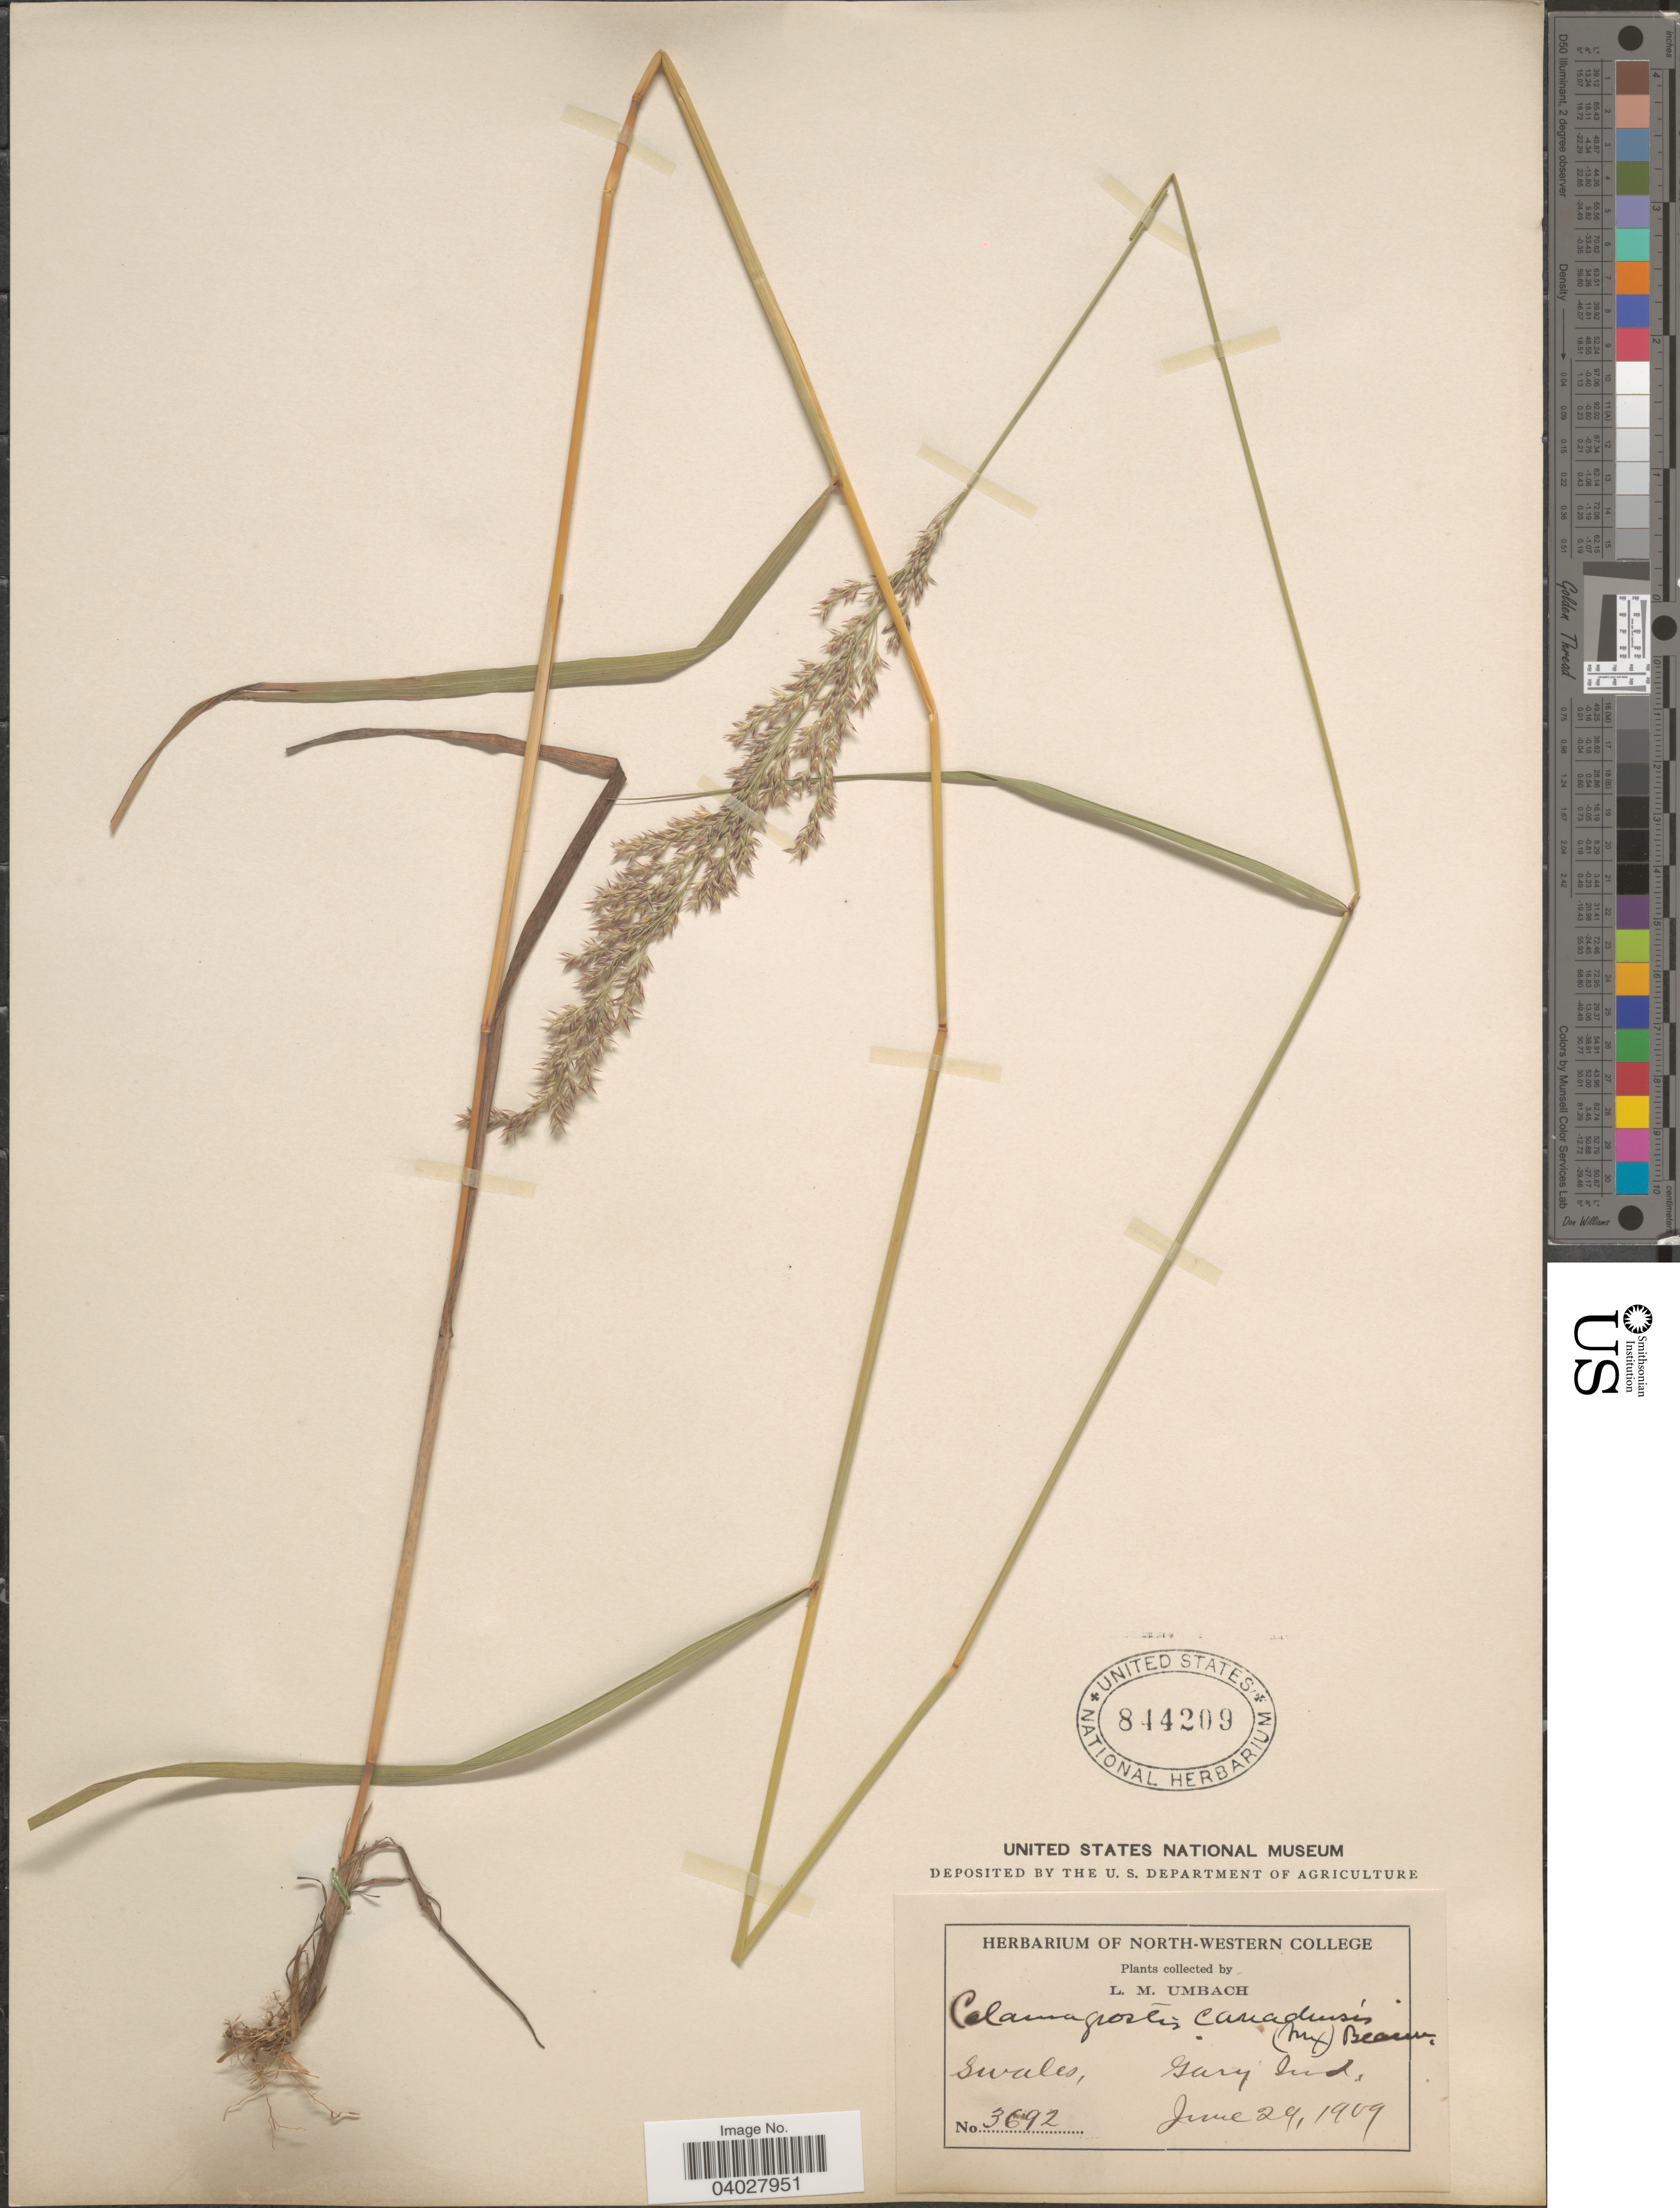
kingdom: Plantae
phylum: Tracheophyta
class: Liliopsida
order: Poales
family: Poaceae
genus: Calamagrostis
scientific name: Calamagrostis canadensis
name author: (Michx.) P. Beauv.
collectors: L. M. Umbach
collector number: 3692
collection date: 1909-06-29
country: United States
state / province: Indiana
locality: Swales, Gary Ind.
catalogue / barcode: US 844209